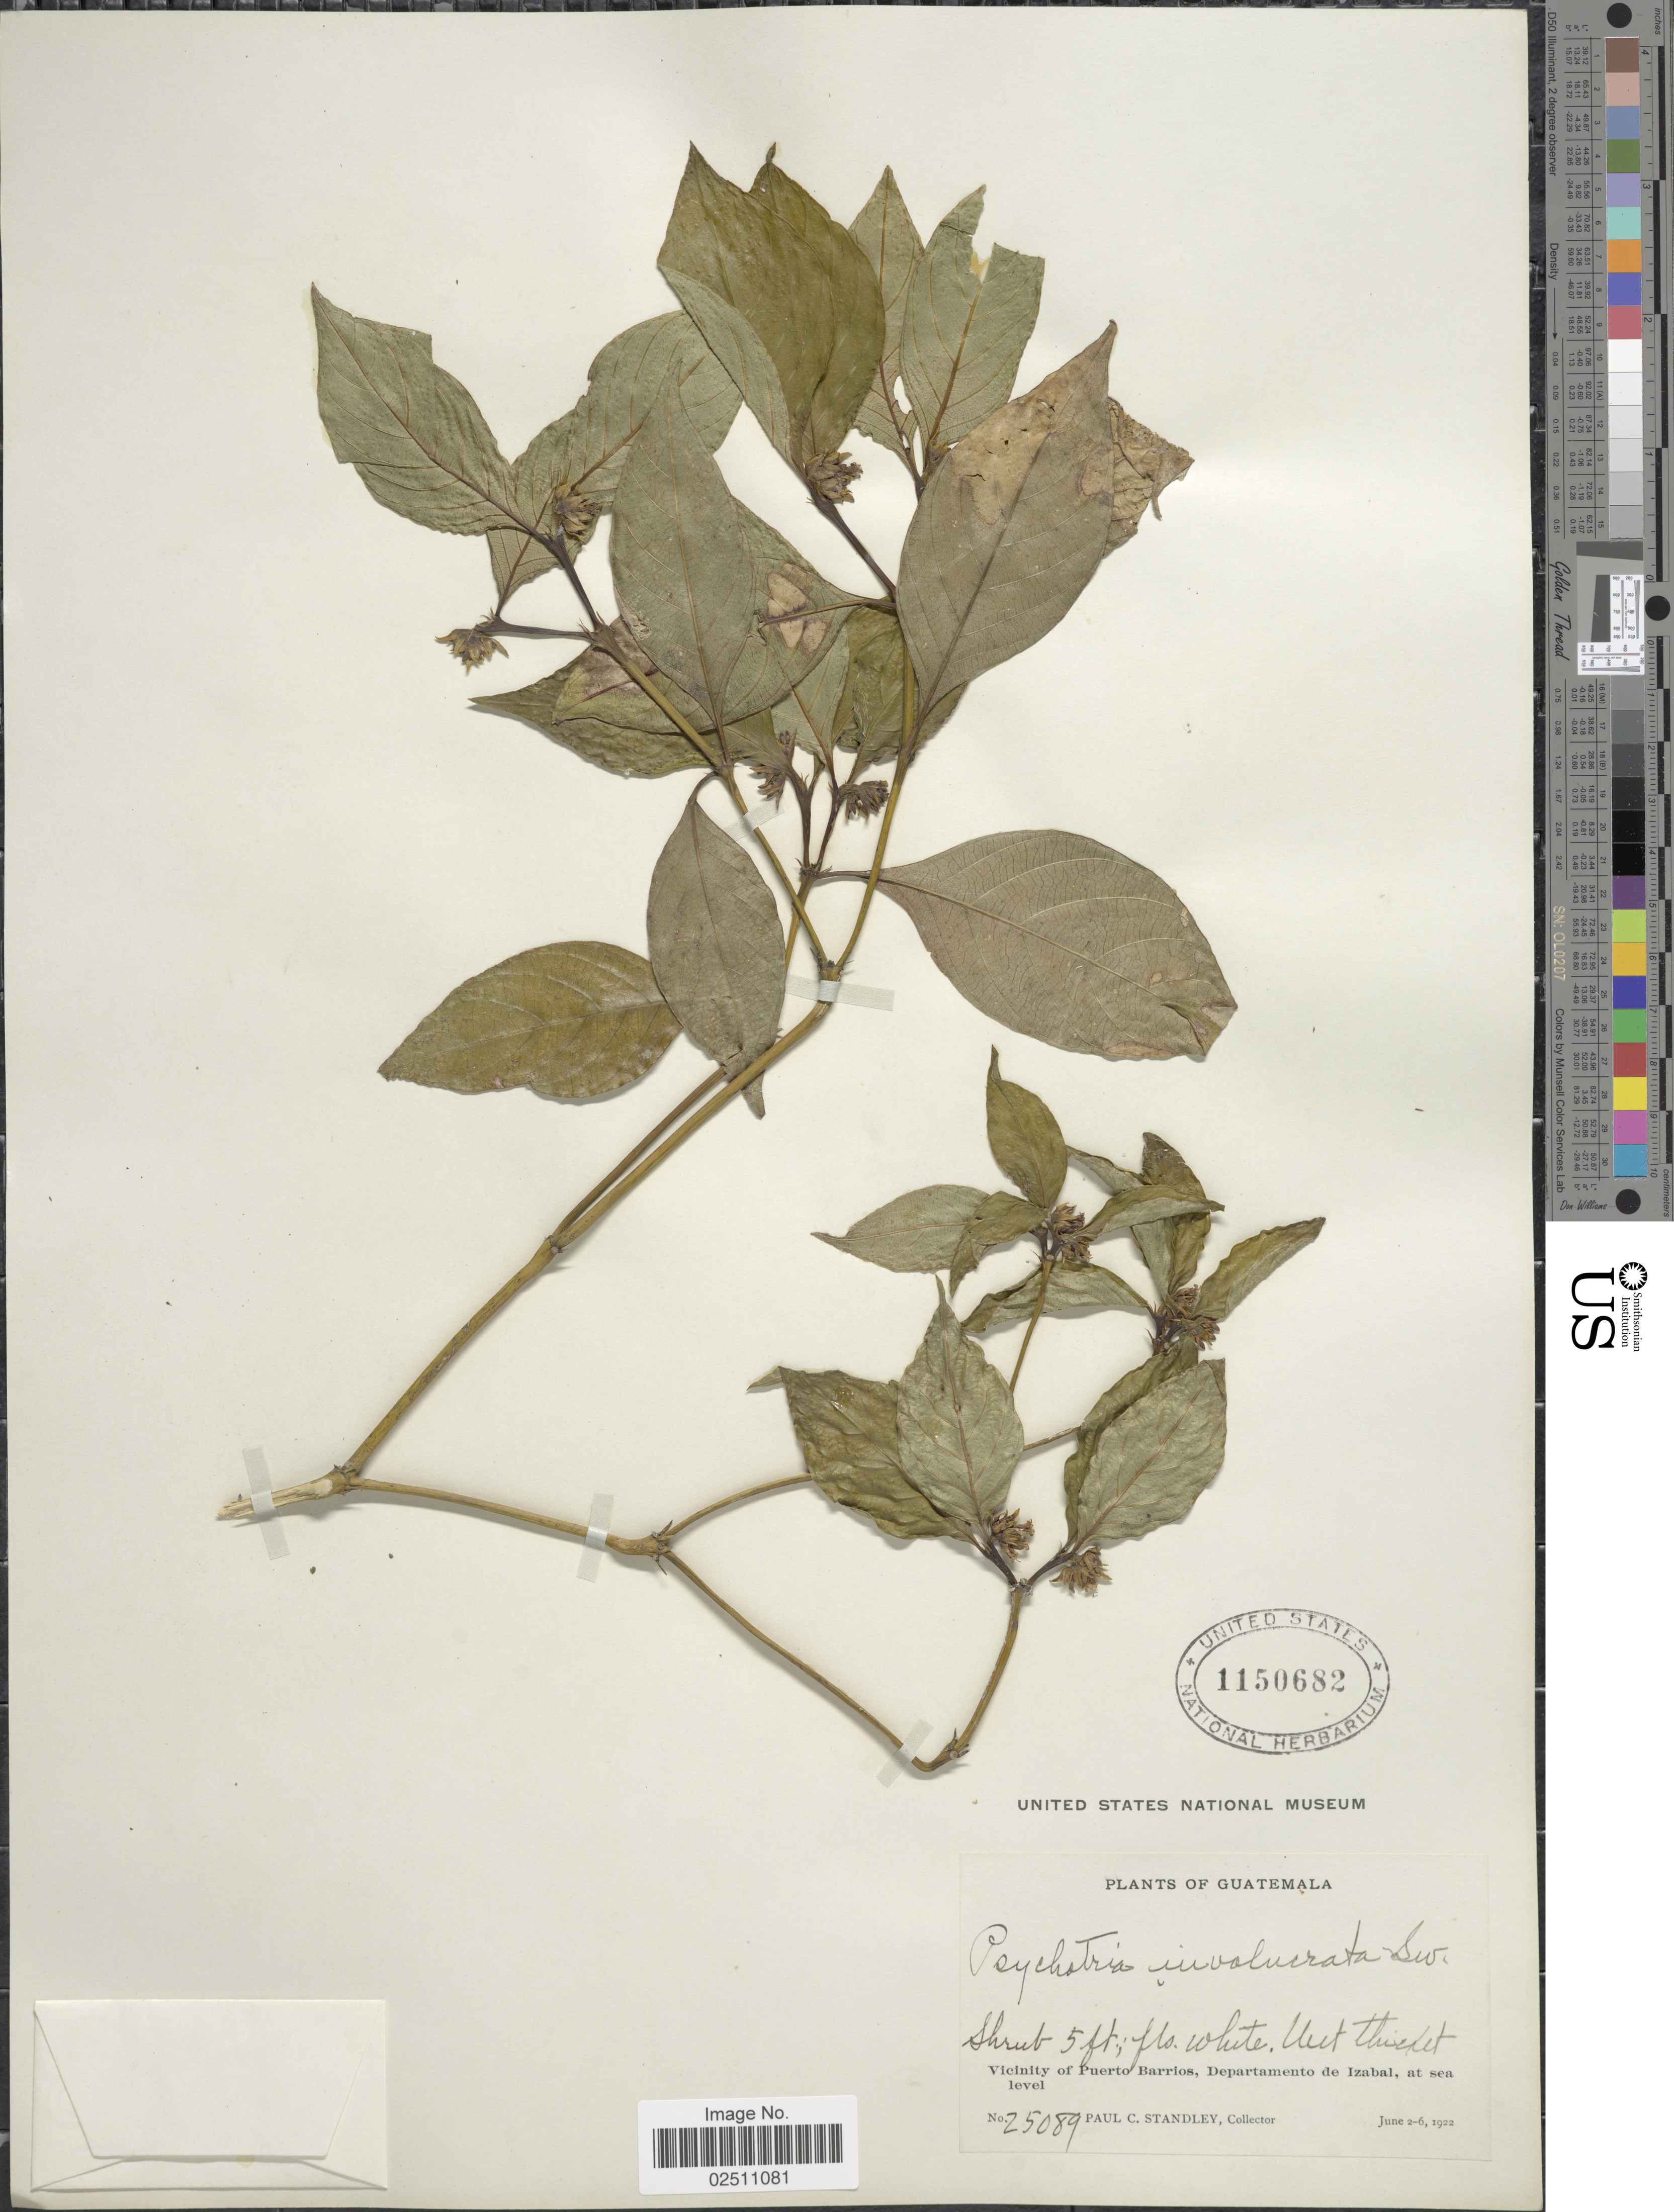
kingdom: Plantae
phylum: Tracheophyta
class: Magnoliopsida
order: Gentianales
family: Rubiaceae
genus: Psychotria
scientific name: Psychotria involucrata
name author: Sw.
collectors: P. C. Standley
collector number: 25089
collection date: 1922-06-02/1922-06-06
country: Guatemala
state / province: Izabal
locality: Vicinity of Puerto Barrios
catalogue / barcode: US 1150682